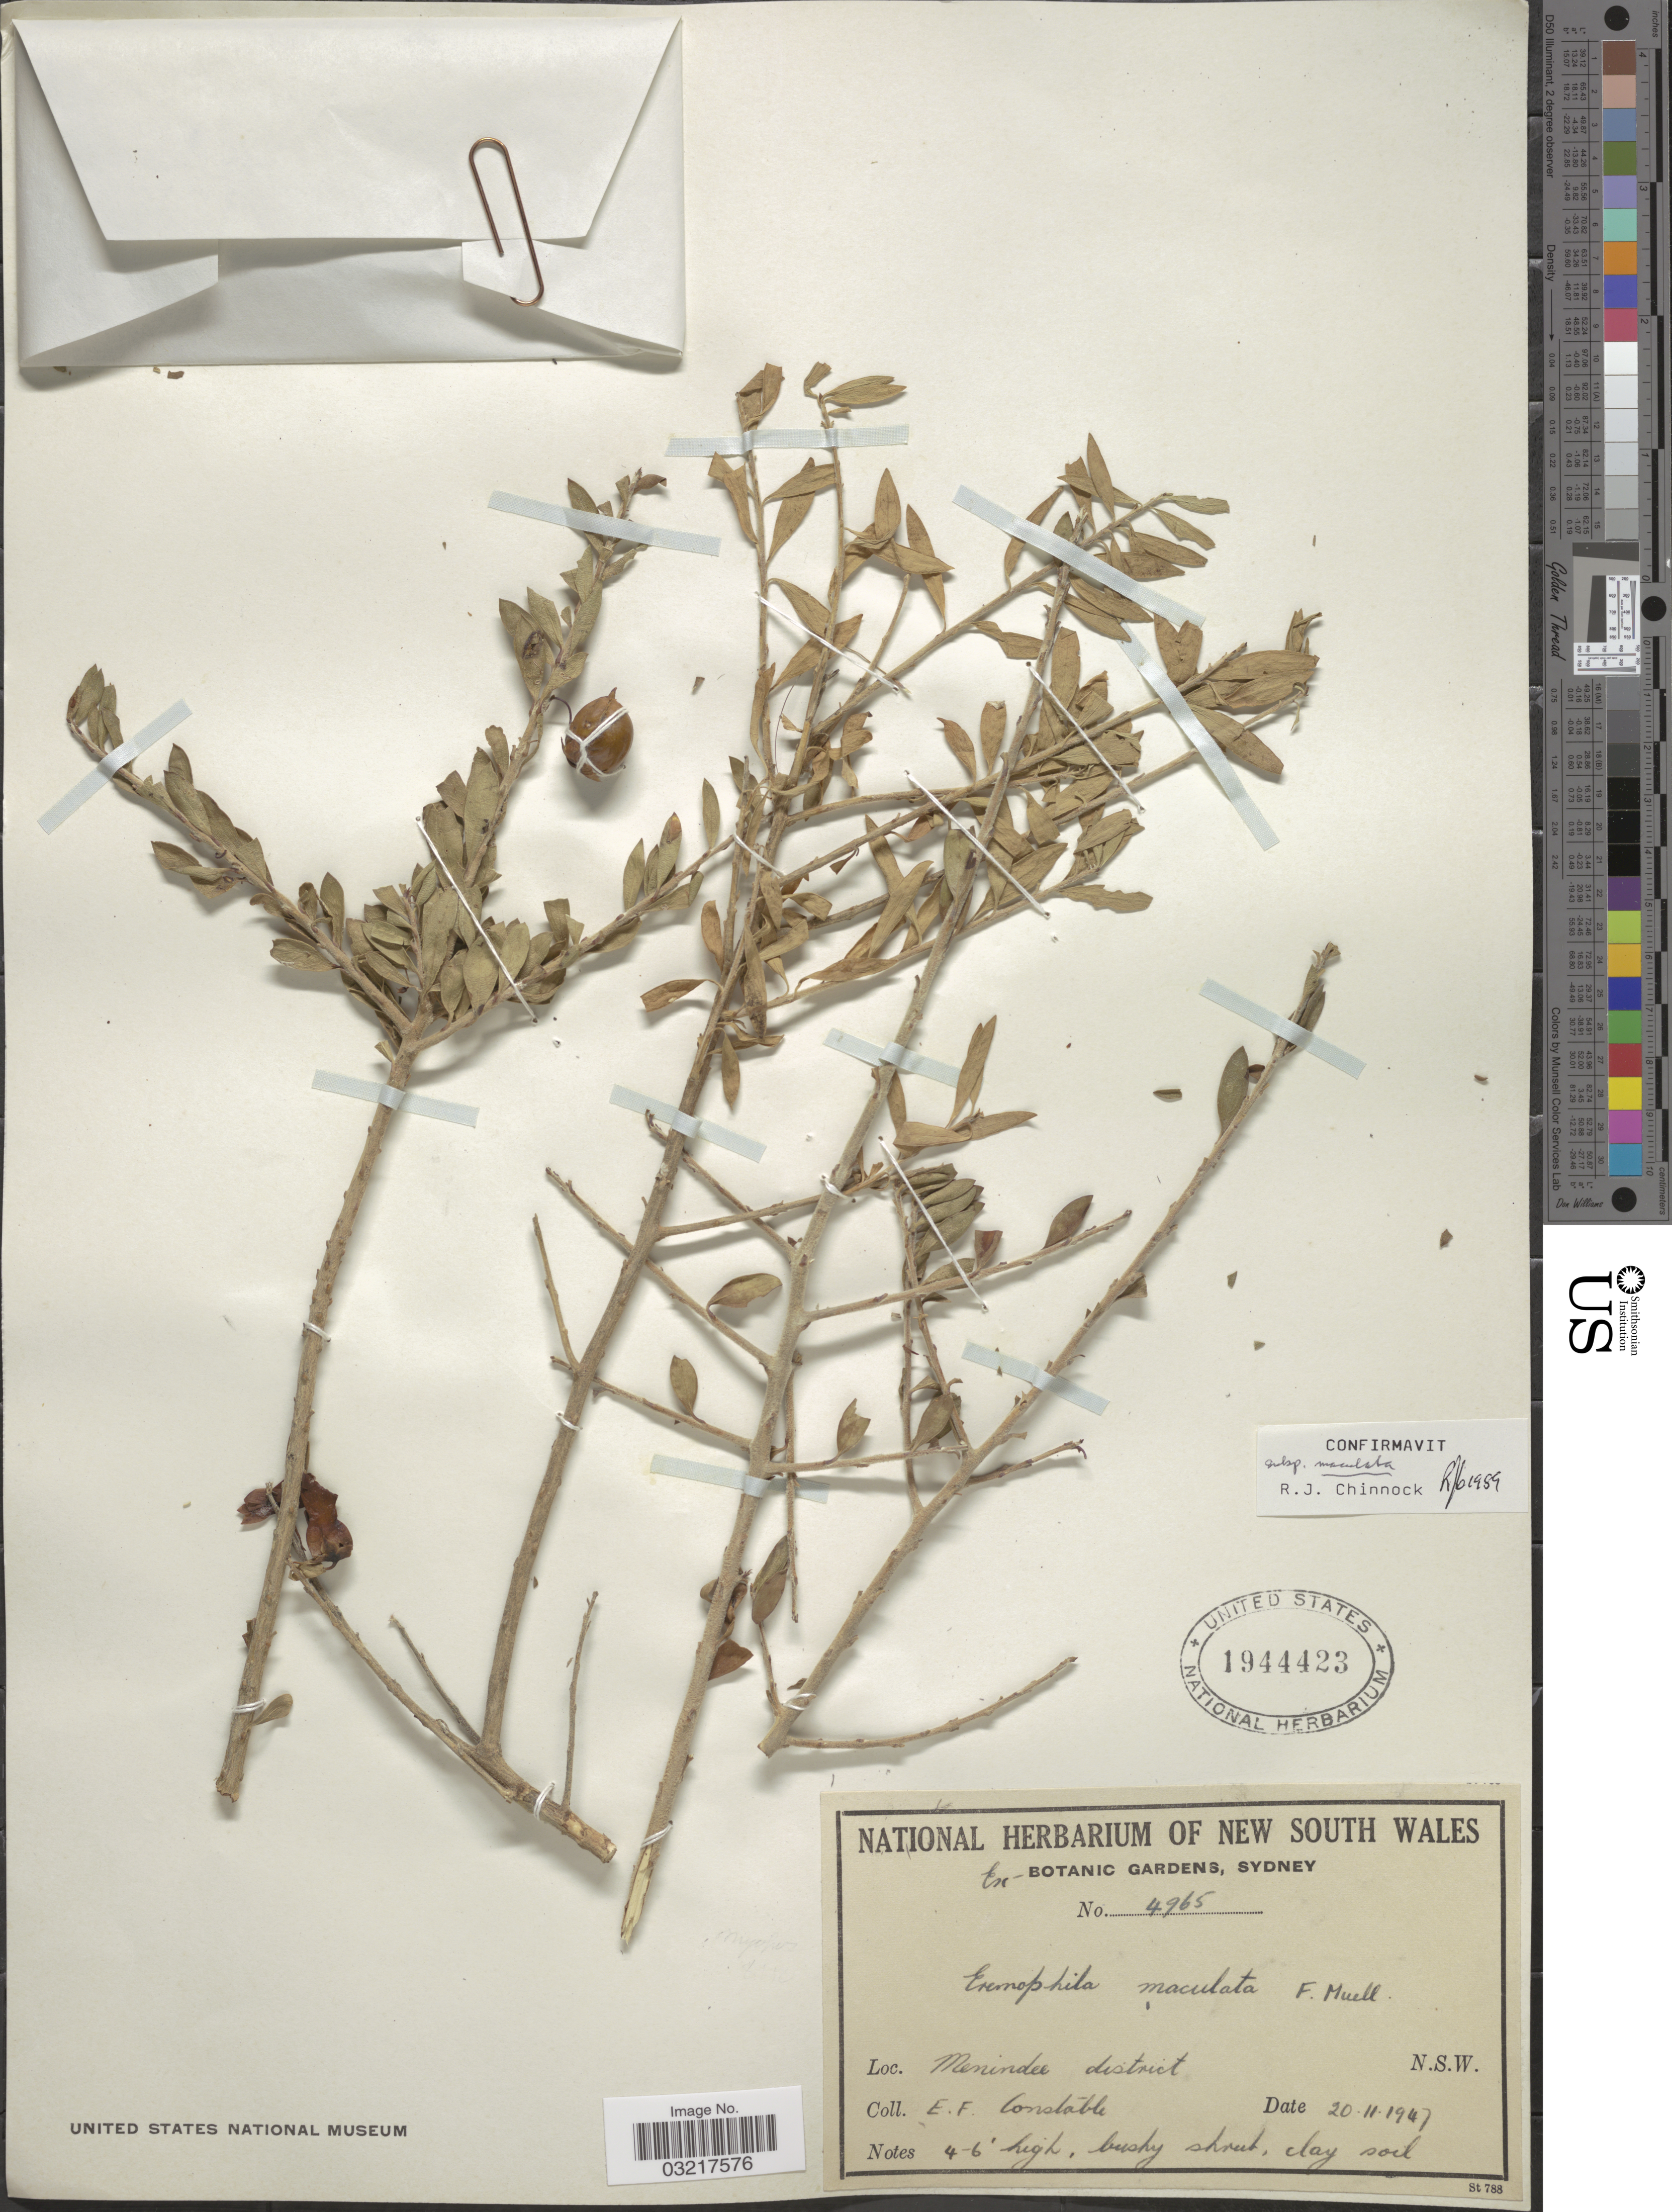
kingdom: Plantae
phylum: Tracheophyta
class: Magnoliopsida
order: Lamiales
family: Scrophulariaceae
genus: Eremophila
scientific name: Eremophila maculata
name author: (Ker Gawl.) F. Muell.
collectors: E. F. Constable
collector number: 4965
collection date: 1947-11-20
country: Australia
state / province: New South Wales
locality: Menindee district. N.S.W.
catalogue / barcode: US 1944423